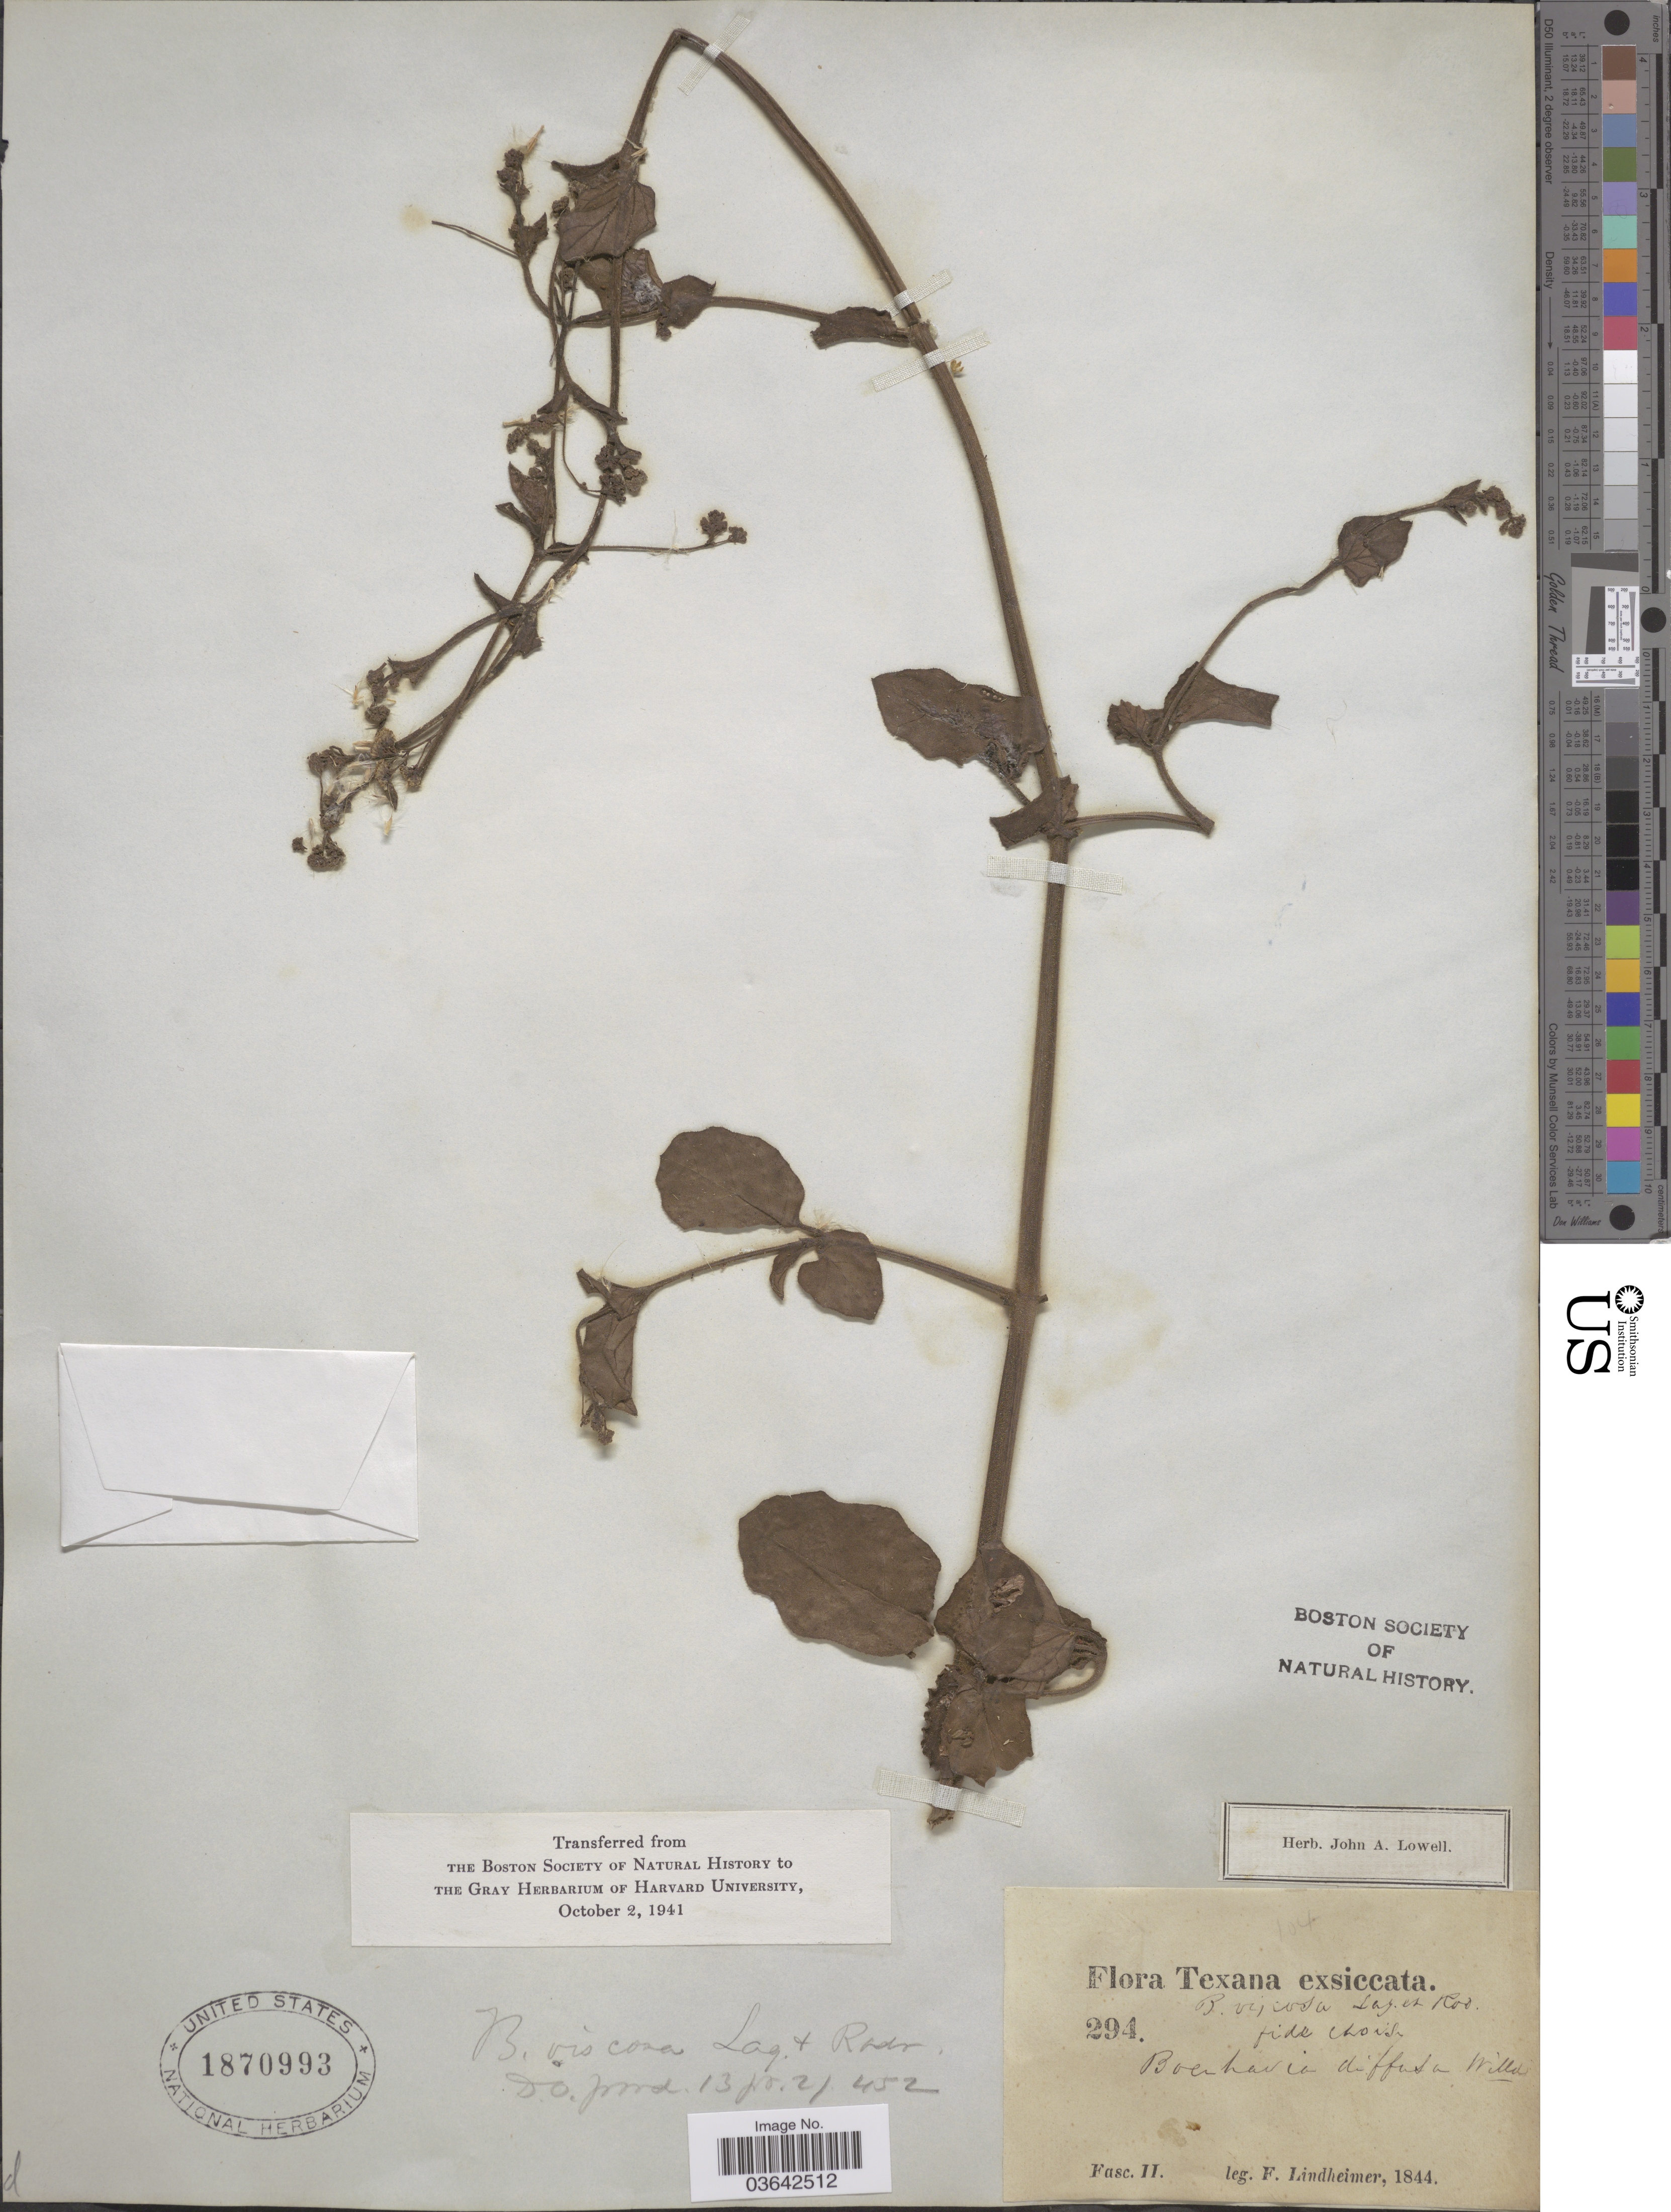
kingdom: Plantae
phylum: Tracheophyta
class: Magnoliopsida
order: Caryophyllales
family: Nyctaginaceae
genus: Boerhavia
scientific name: Boerhavia coccinea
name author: Mill.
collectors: F. Lindheimer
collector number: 294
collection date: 1844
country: United States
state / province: Texas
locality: Fasc. II. [unsure placement].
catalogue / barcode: US 1870993